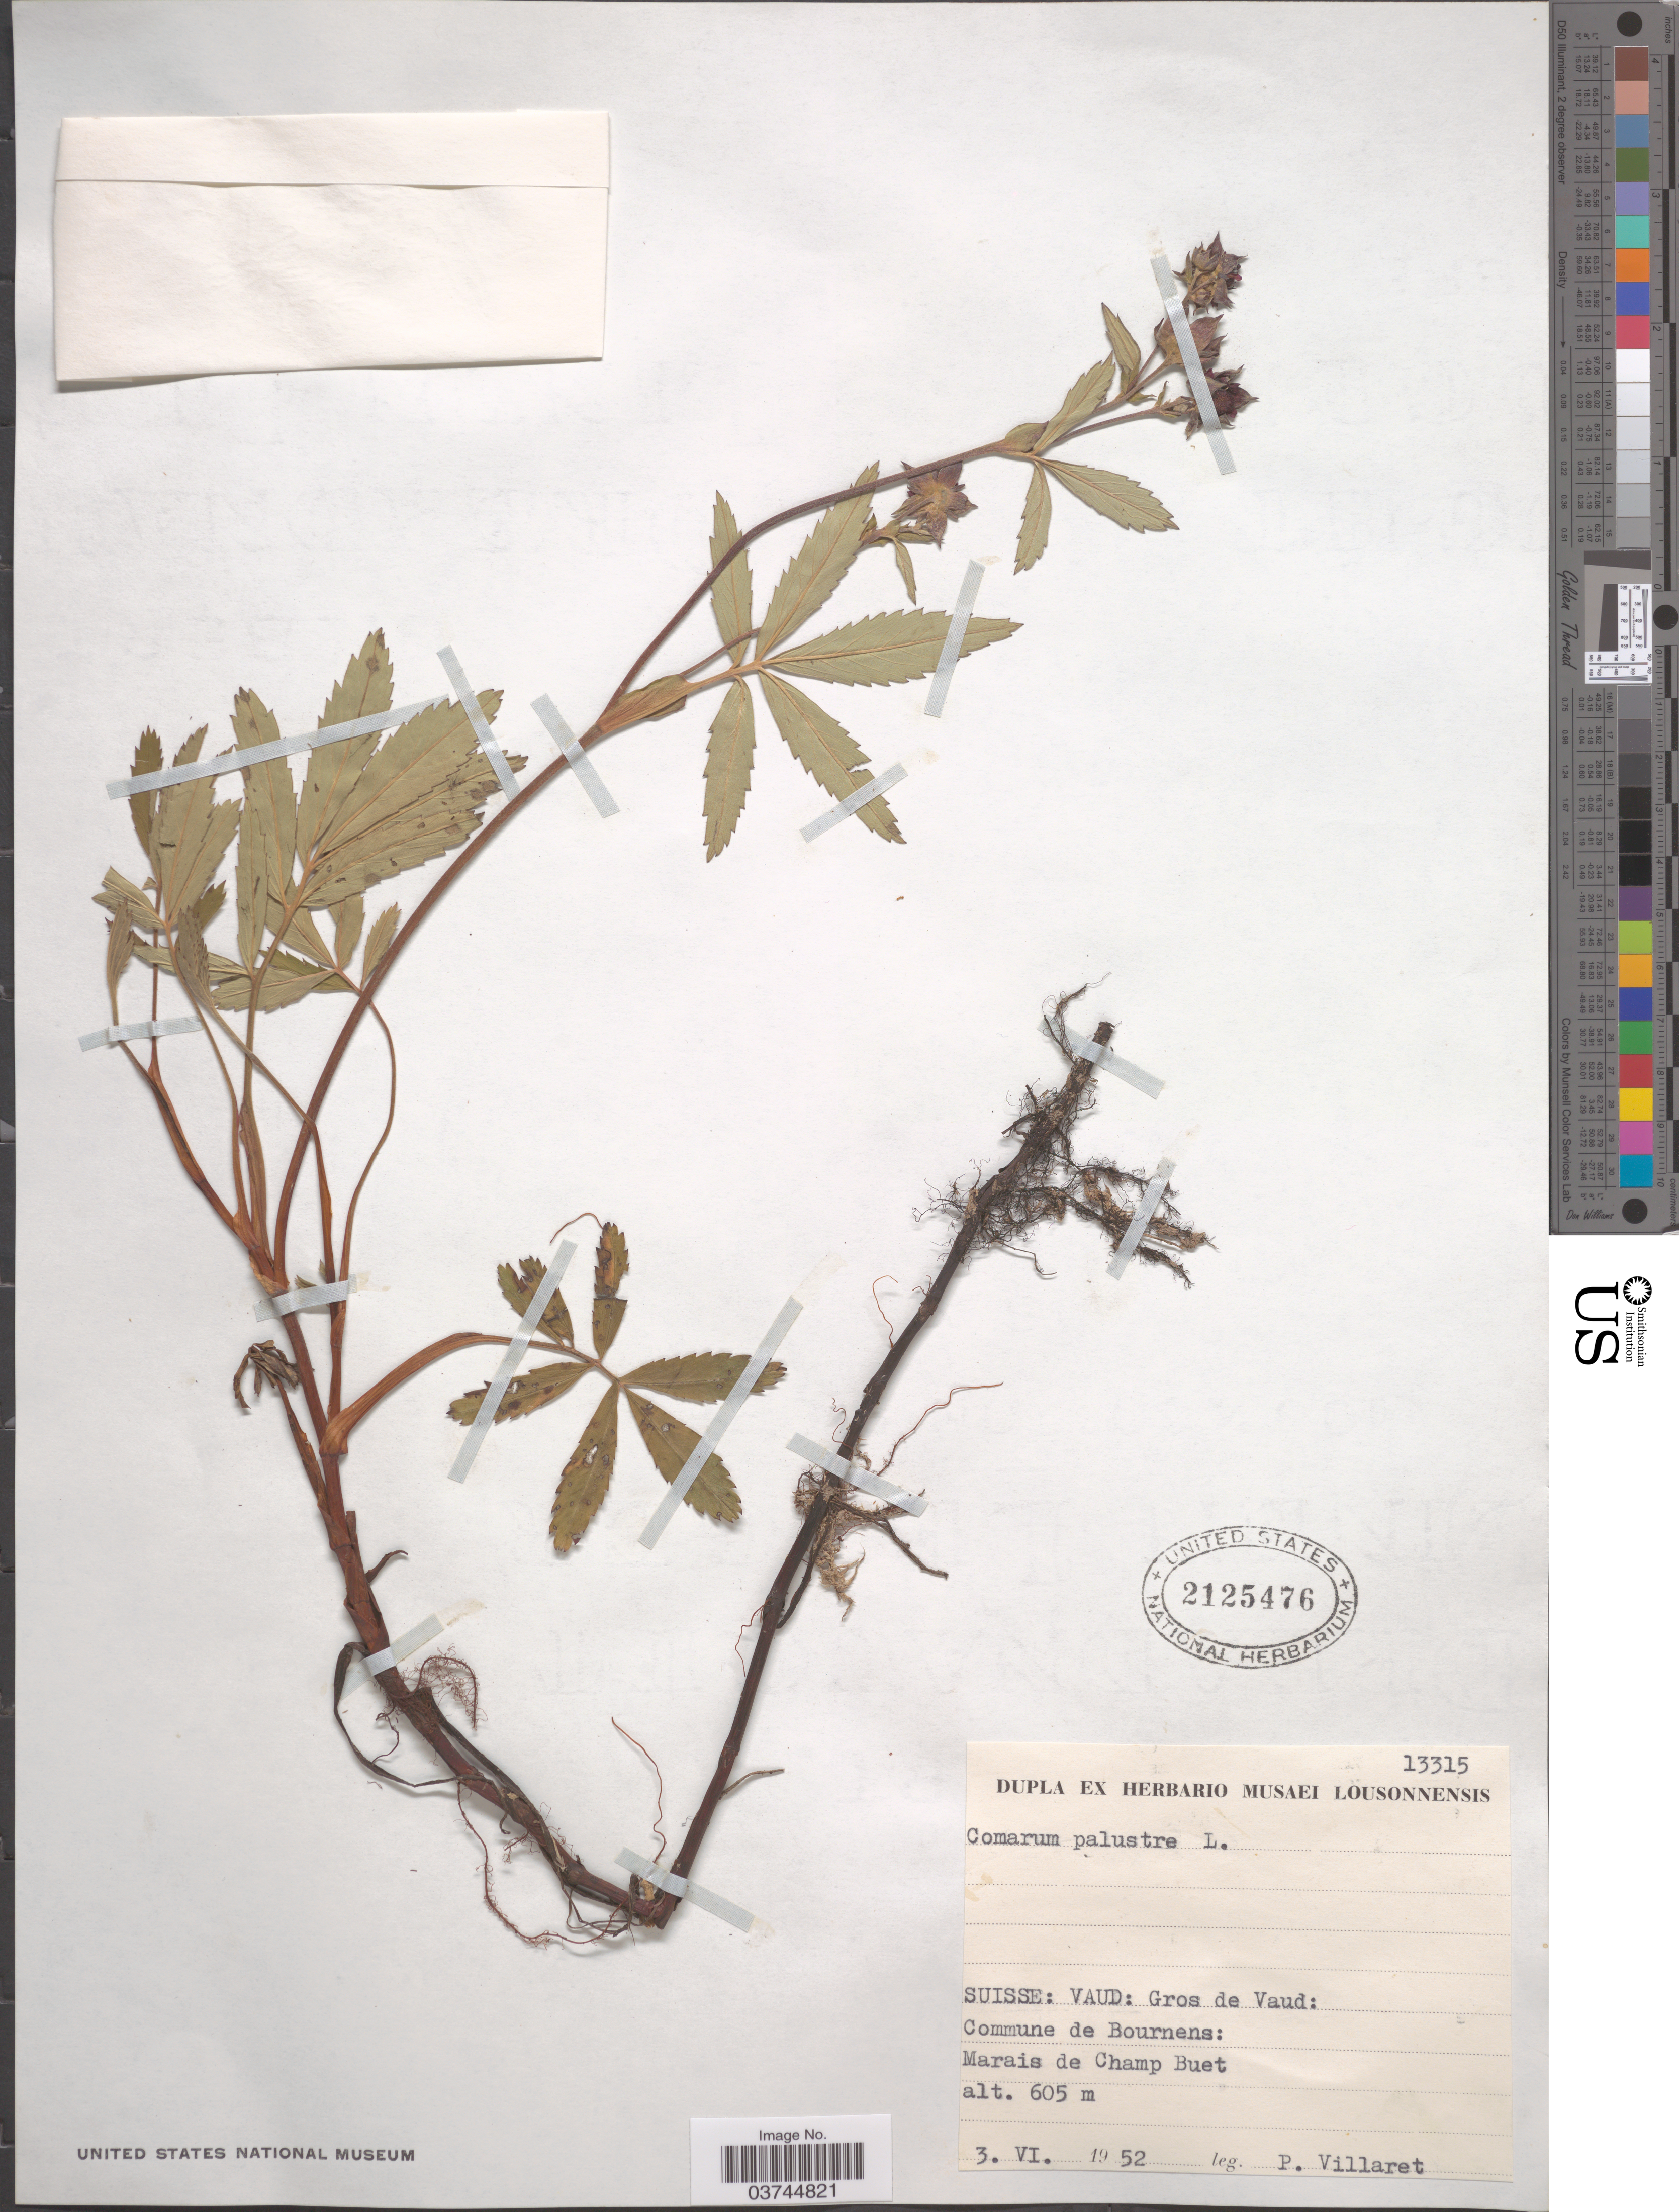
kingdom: Plantae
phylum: Tracheophyta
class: Magnoliopsida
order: Rosales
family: Rosaceae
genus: Comarum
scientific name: Comarum palustre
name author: L.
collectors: P. Villaret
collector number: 13315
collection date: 1952-06-03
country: Switzerland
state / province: Vaud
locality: Suise: Gros de Vaud: Commune de Bournens: Marais de Camp Buet.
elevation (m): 605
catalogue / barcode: US 2125476